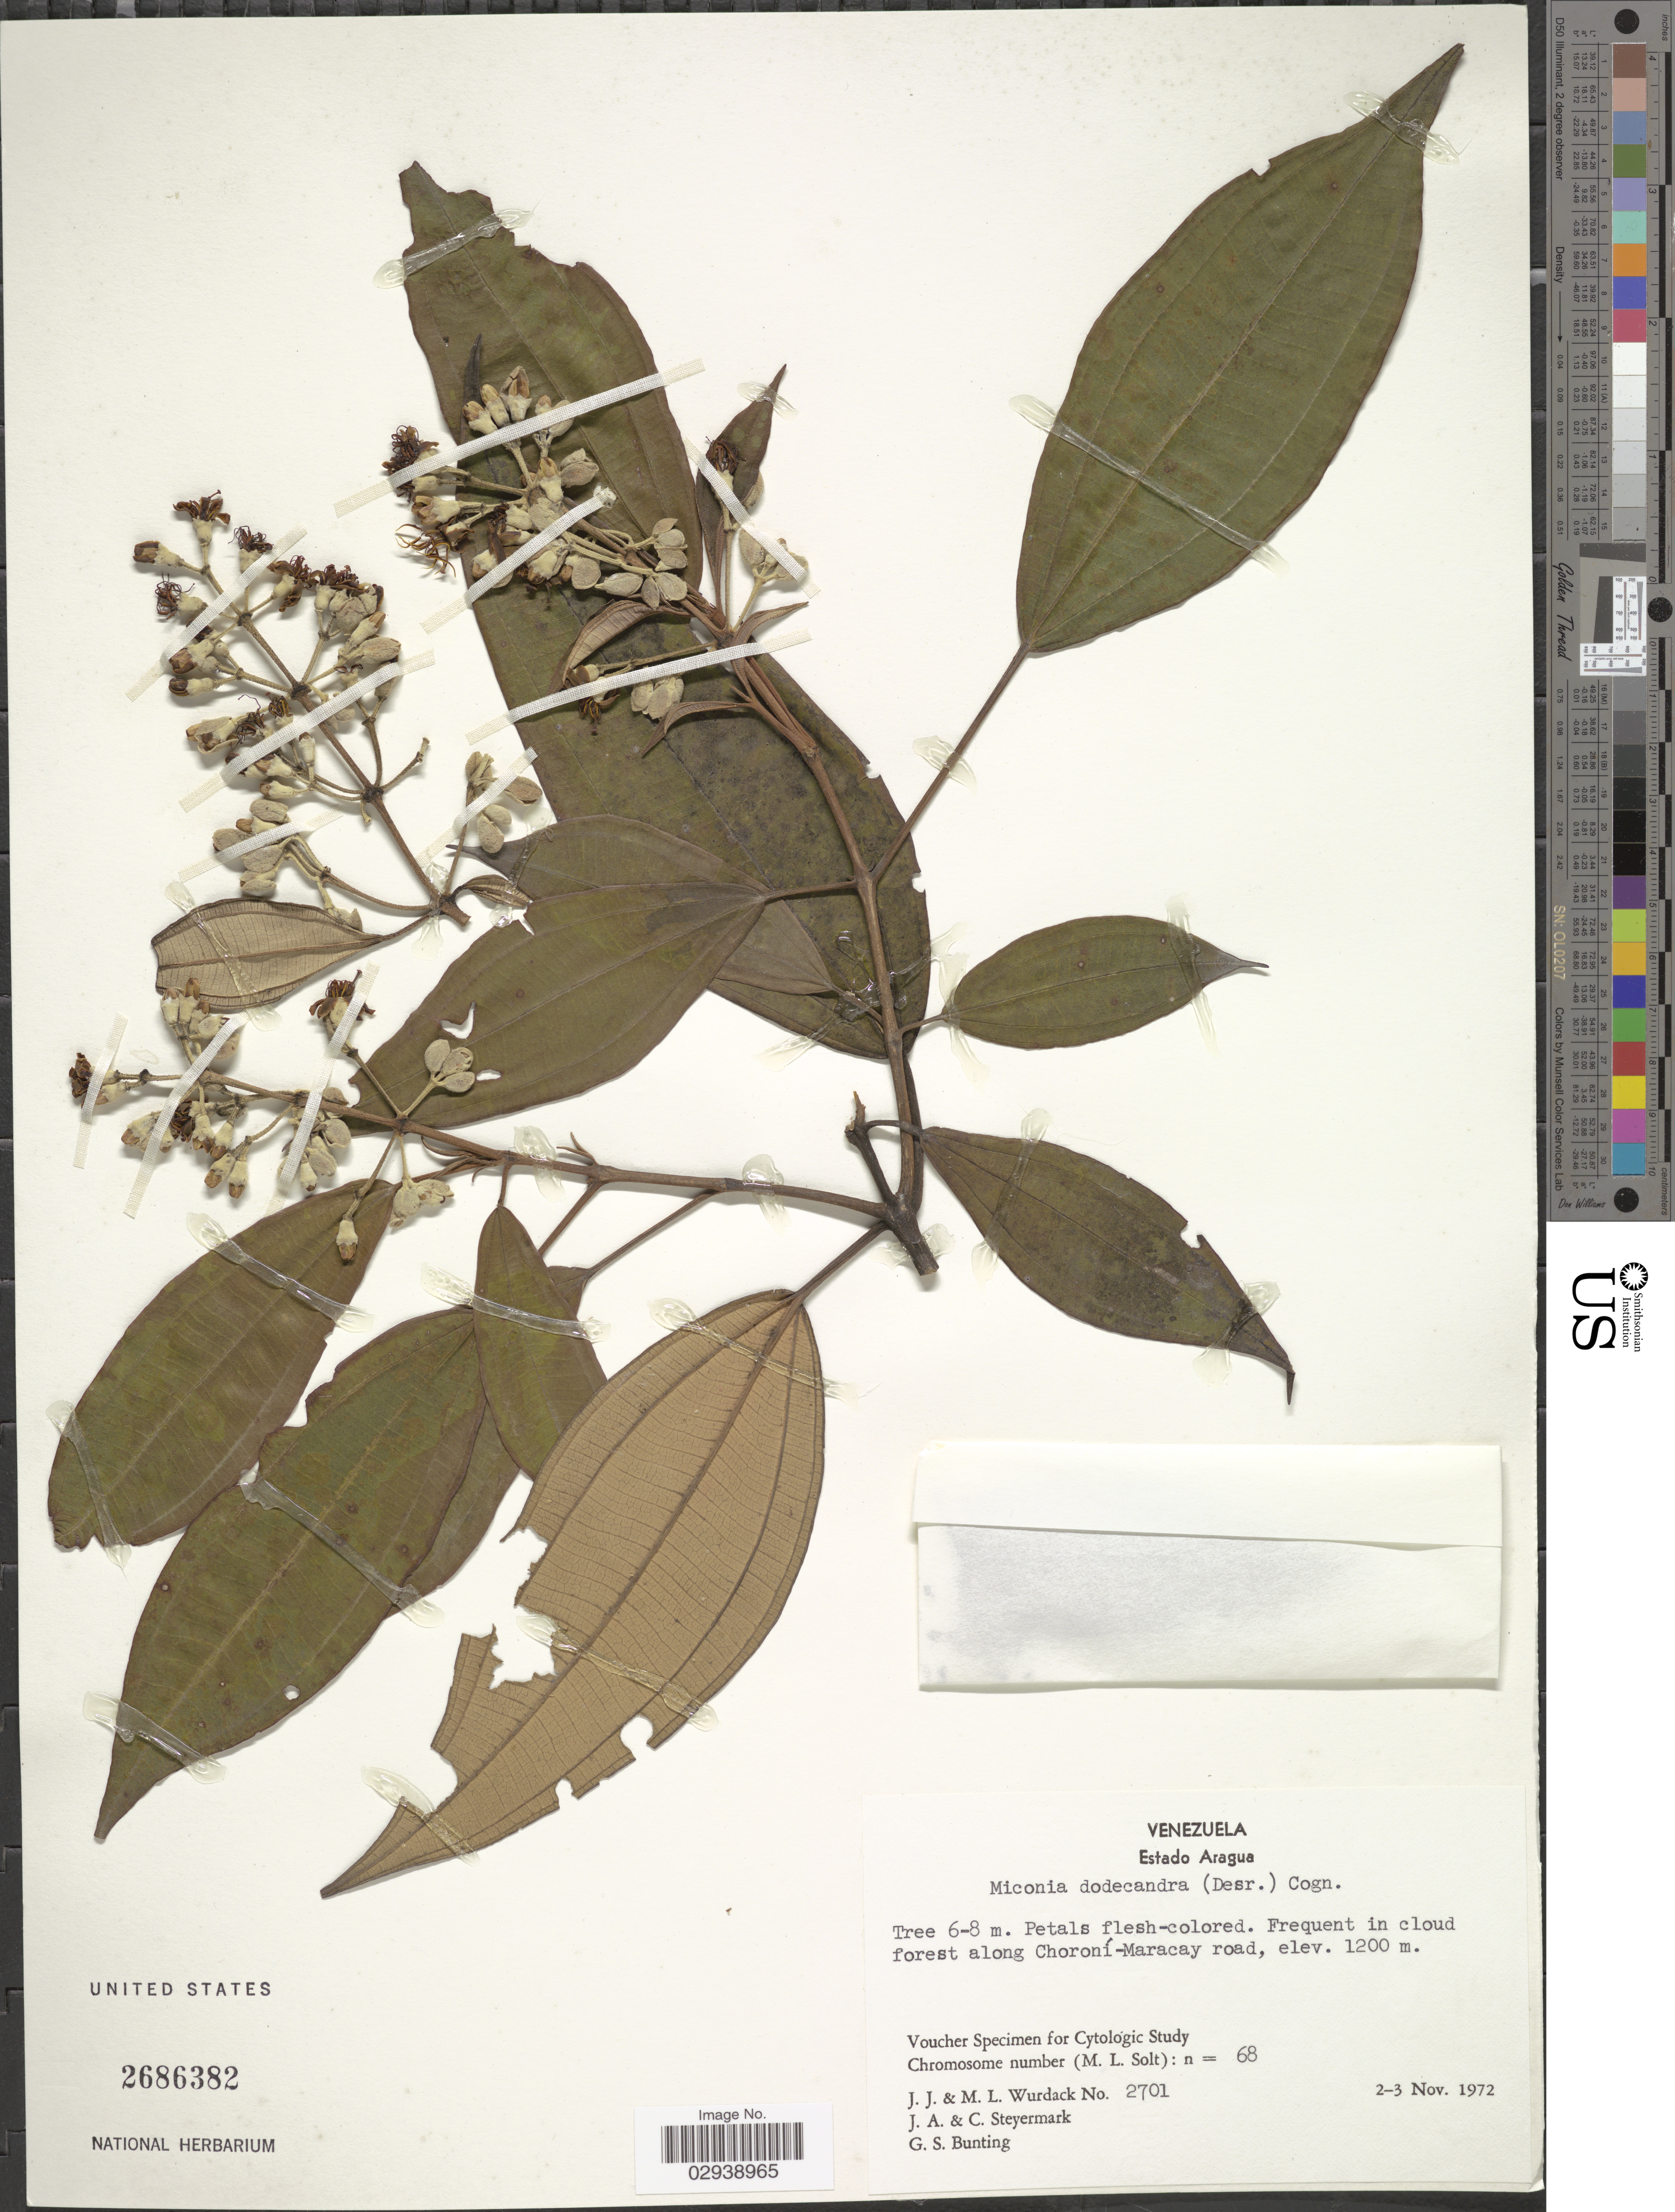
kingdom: Plantae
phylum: Tracheophyta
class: Magnoliopsida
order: Myrtales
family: Melastomataceae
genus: Miconia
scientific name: Miconia dodecandra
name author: Cogn.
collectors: J. J. Wurdack, M. L. Wurdack, J. Steyermark & C. Steyermark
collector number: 2701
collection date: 1972-11-02/1972-11-03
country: Venezuela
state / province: Aragua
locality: Frequent in cloud forest along Choroní-Maracay road.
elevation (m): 1200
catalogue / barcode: US 2686382